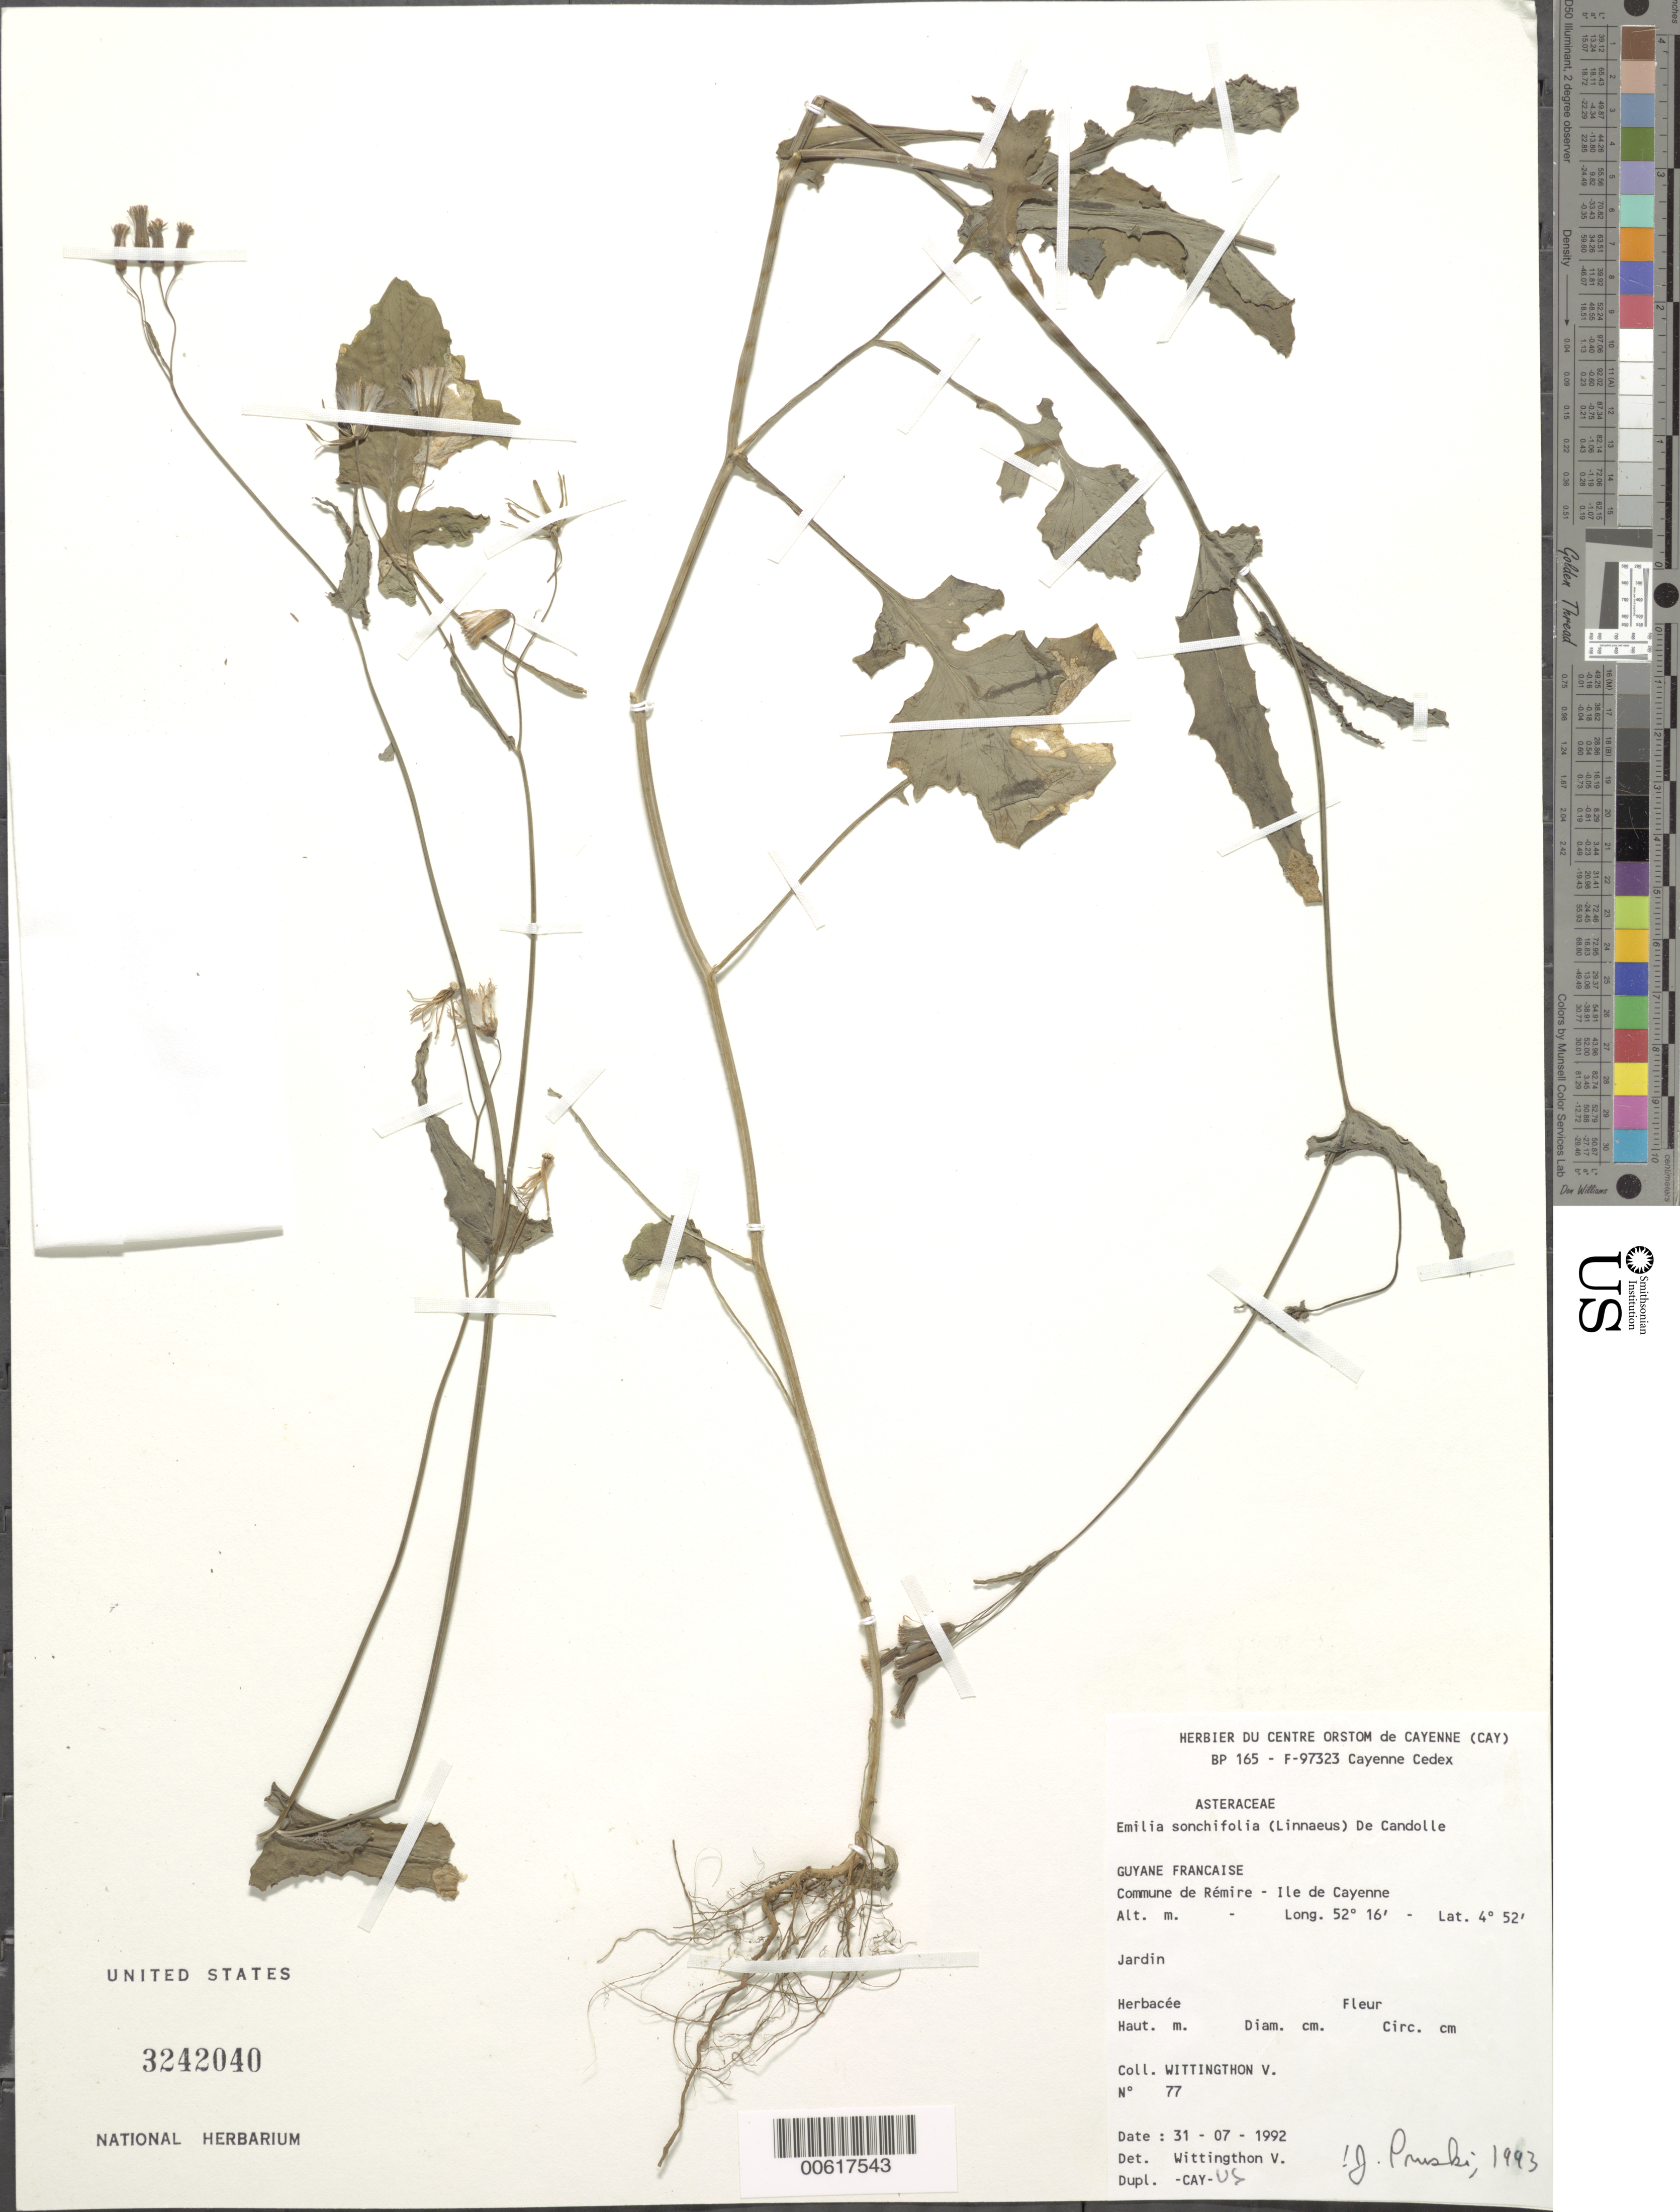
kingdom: Plantae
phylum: Tracheophyta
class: Magnoliopsida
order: Asterales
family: Asteraceae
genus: Emilia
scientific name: Emilia sonchifolia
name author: (L.) DC.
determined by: Pruski, J. F.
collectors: V. Wittingthon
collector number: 77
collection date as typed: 31-Jul-92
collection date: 1992-07-31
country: French Guiana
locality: Commune de Rémire, Ile de Cayenne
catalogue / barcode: US 3242040